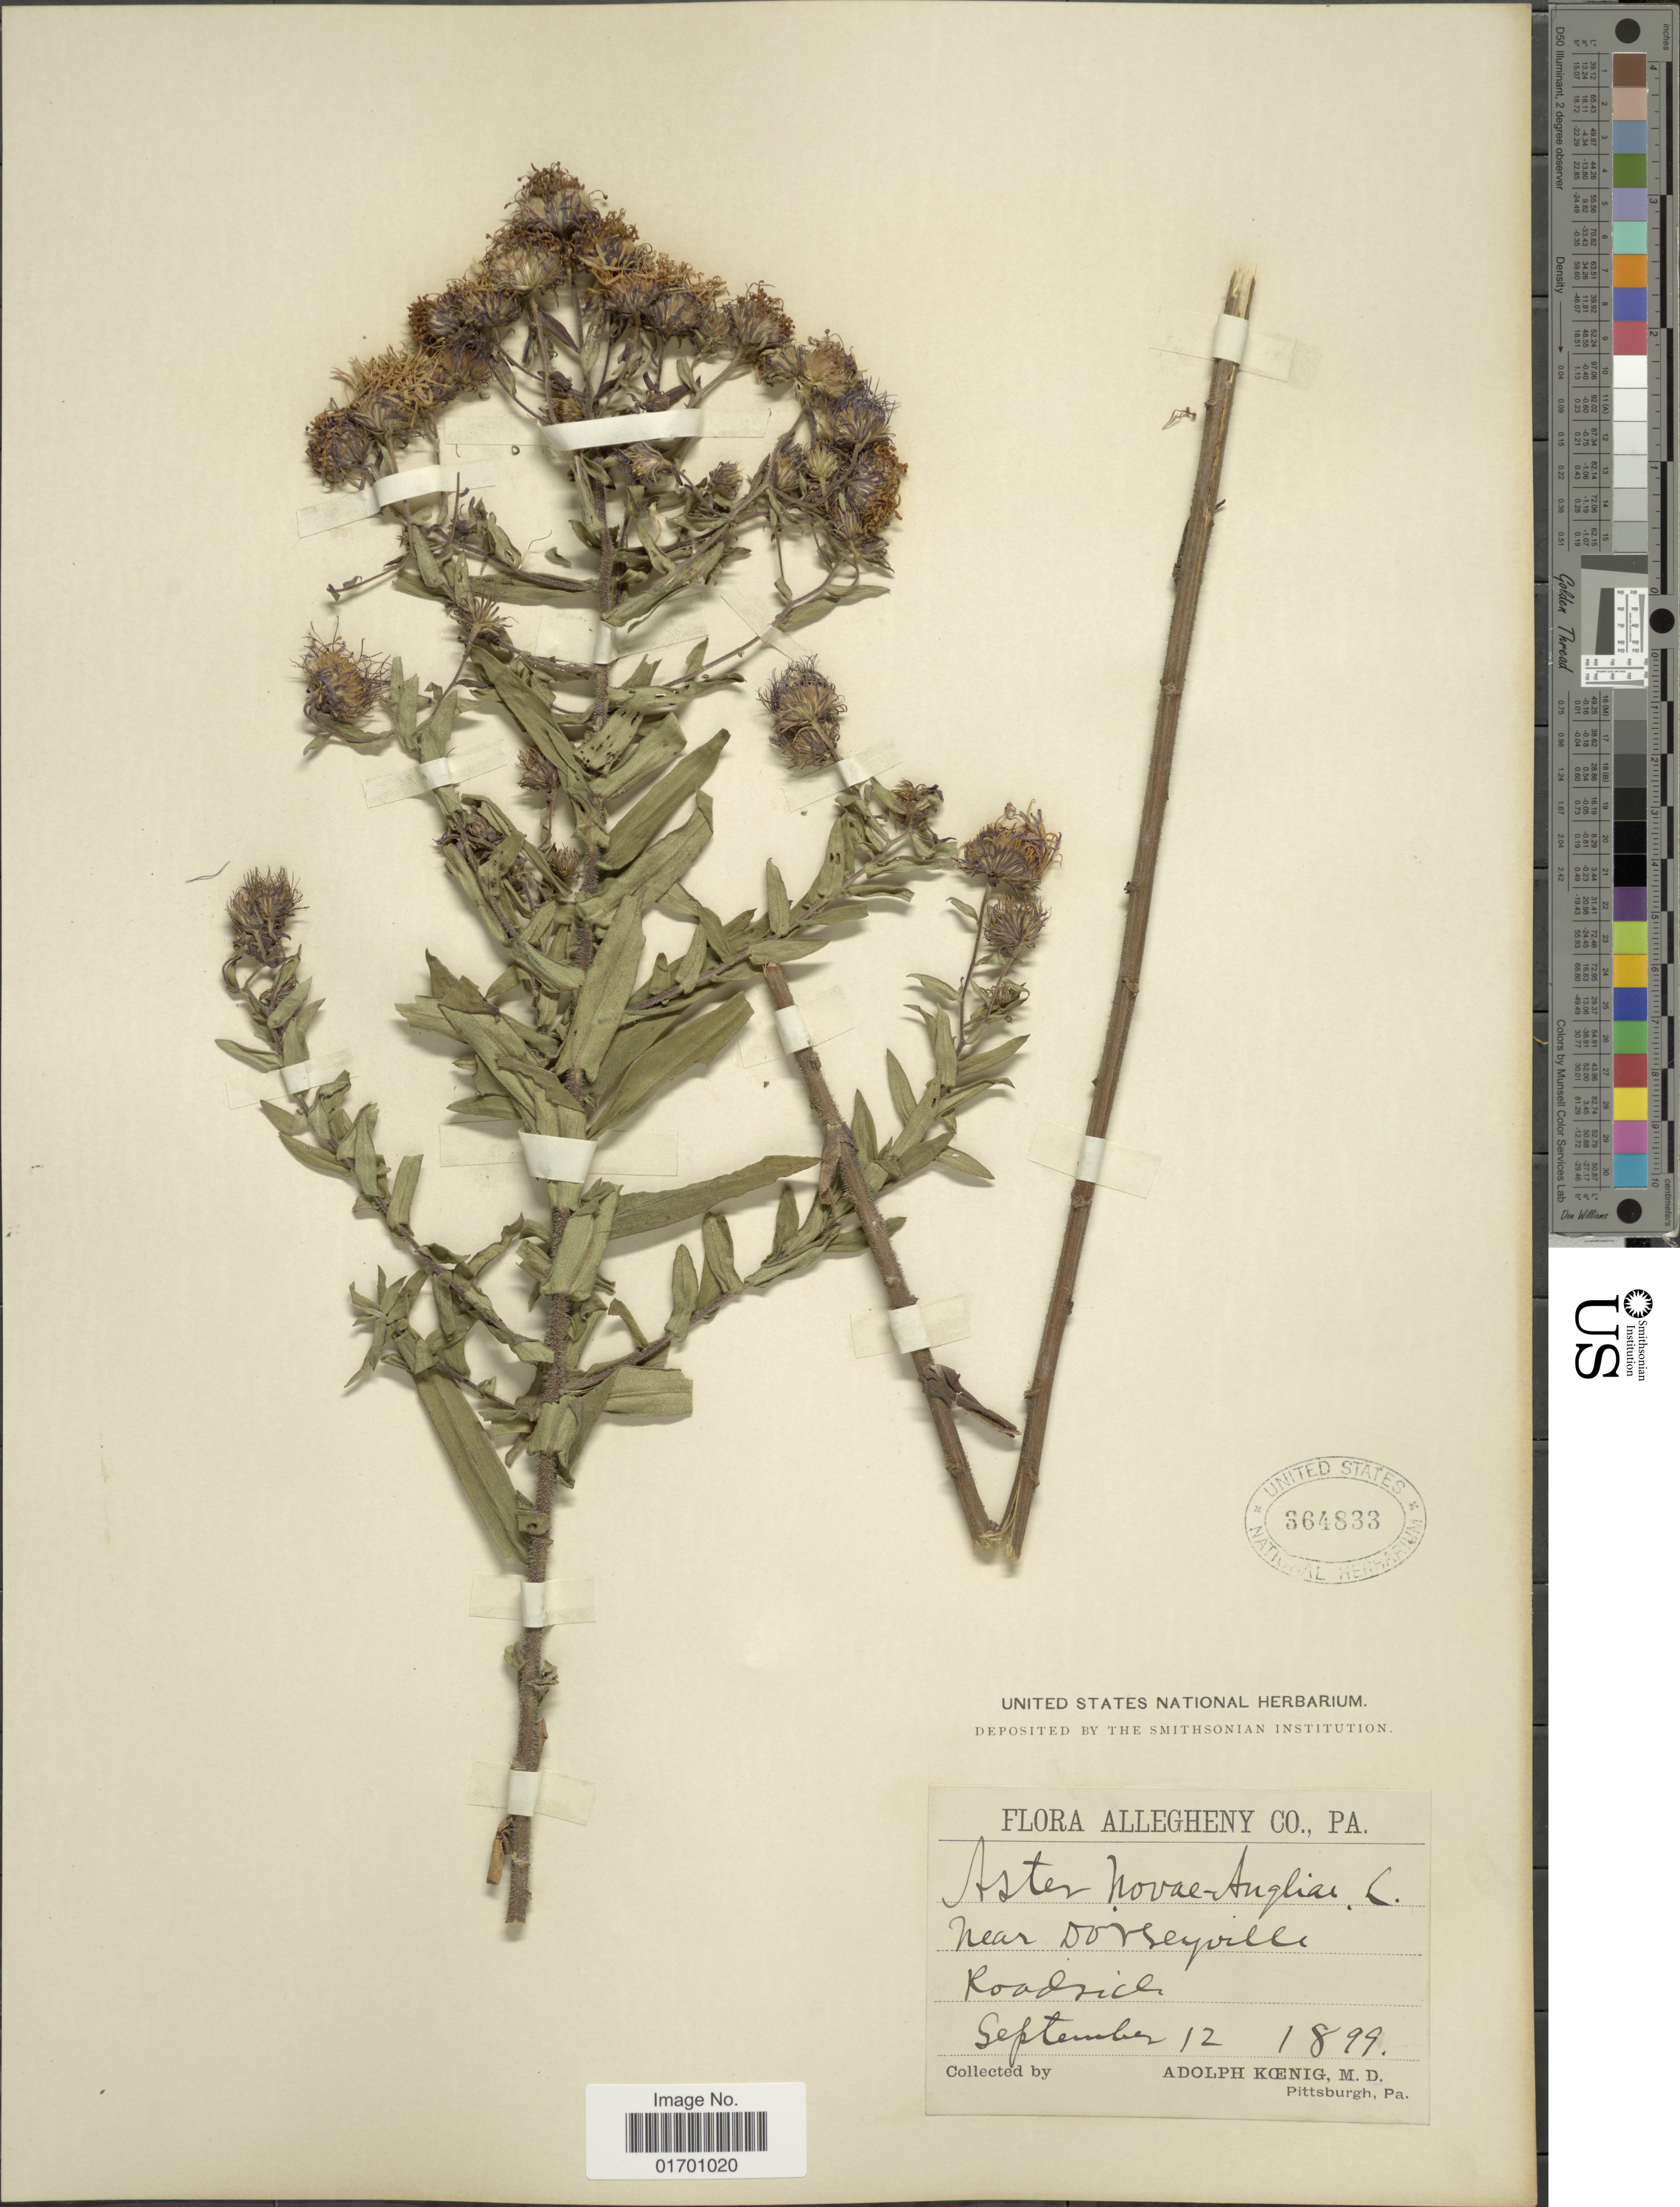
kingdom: Plantae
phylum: Tracheophyta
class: Magnoliopsida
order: Asterales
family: Asteraceae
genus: Symphyotrichum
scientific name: Symphyotrichum novae-angliae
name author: (L.) G.L. Nesom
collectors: A. Koenig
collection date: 1899-09-12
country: United States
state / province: Pennsylvania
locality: Near Dorseyville. Roadside. Allegheny Co., PA.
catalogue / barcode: US 364833